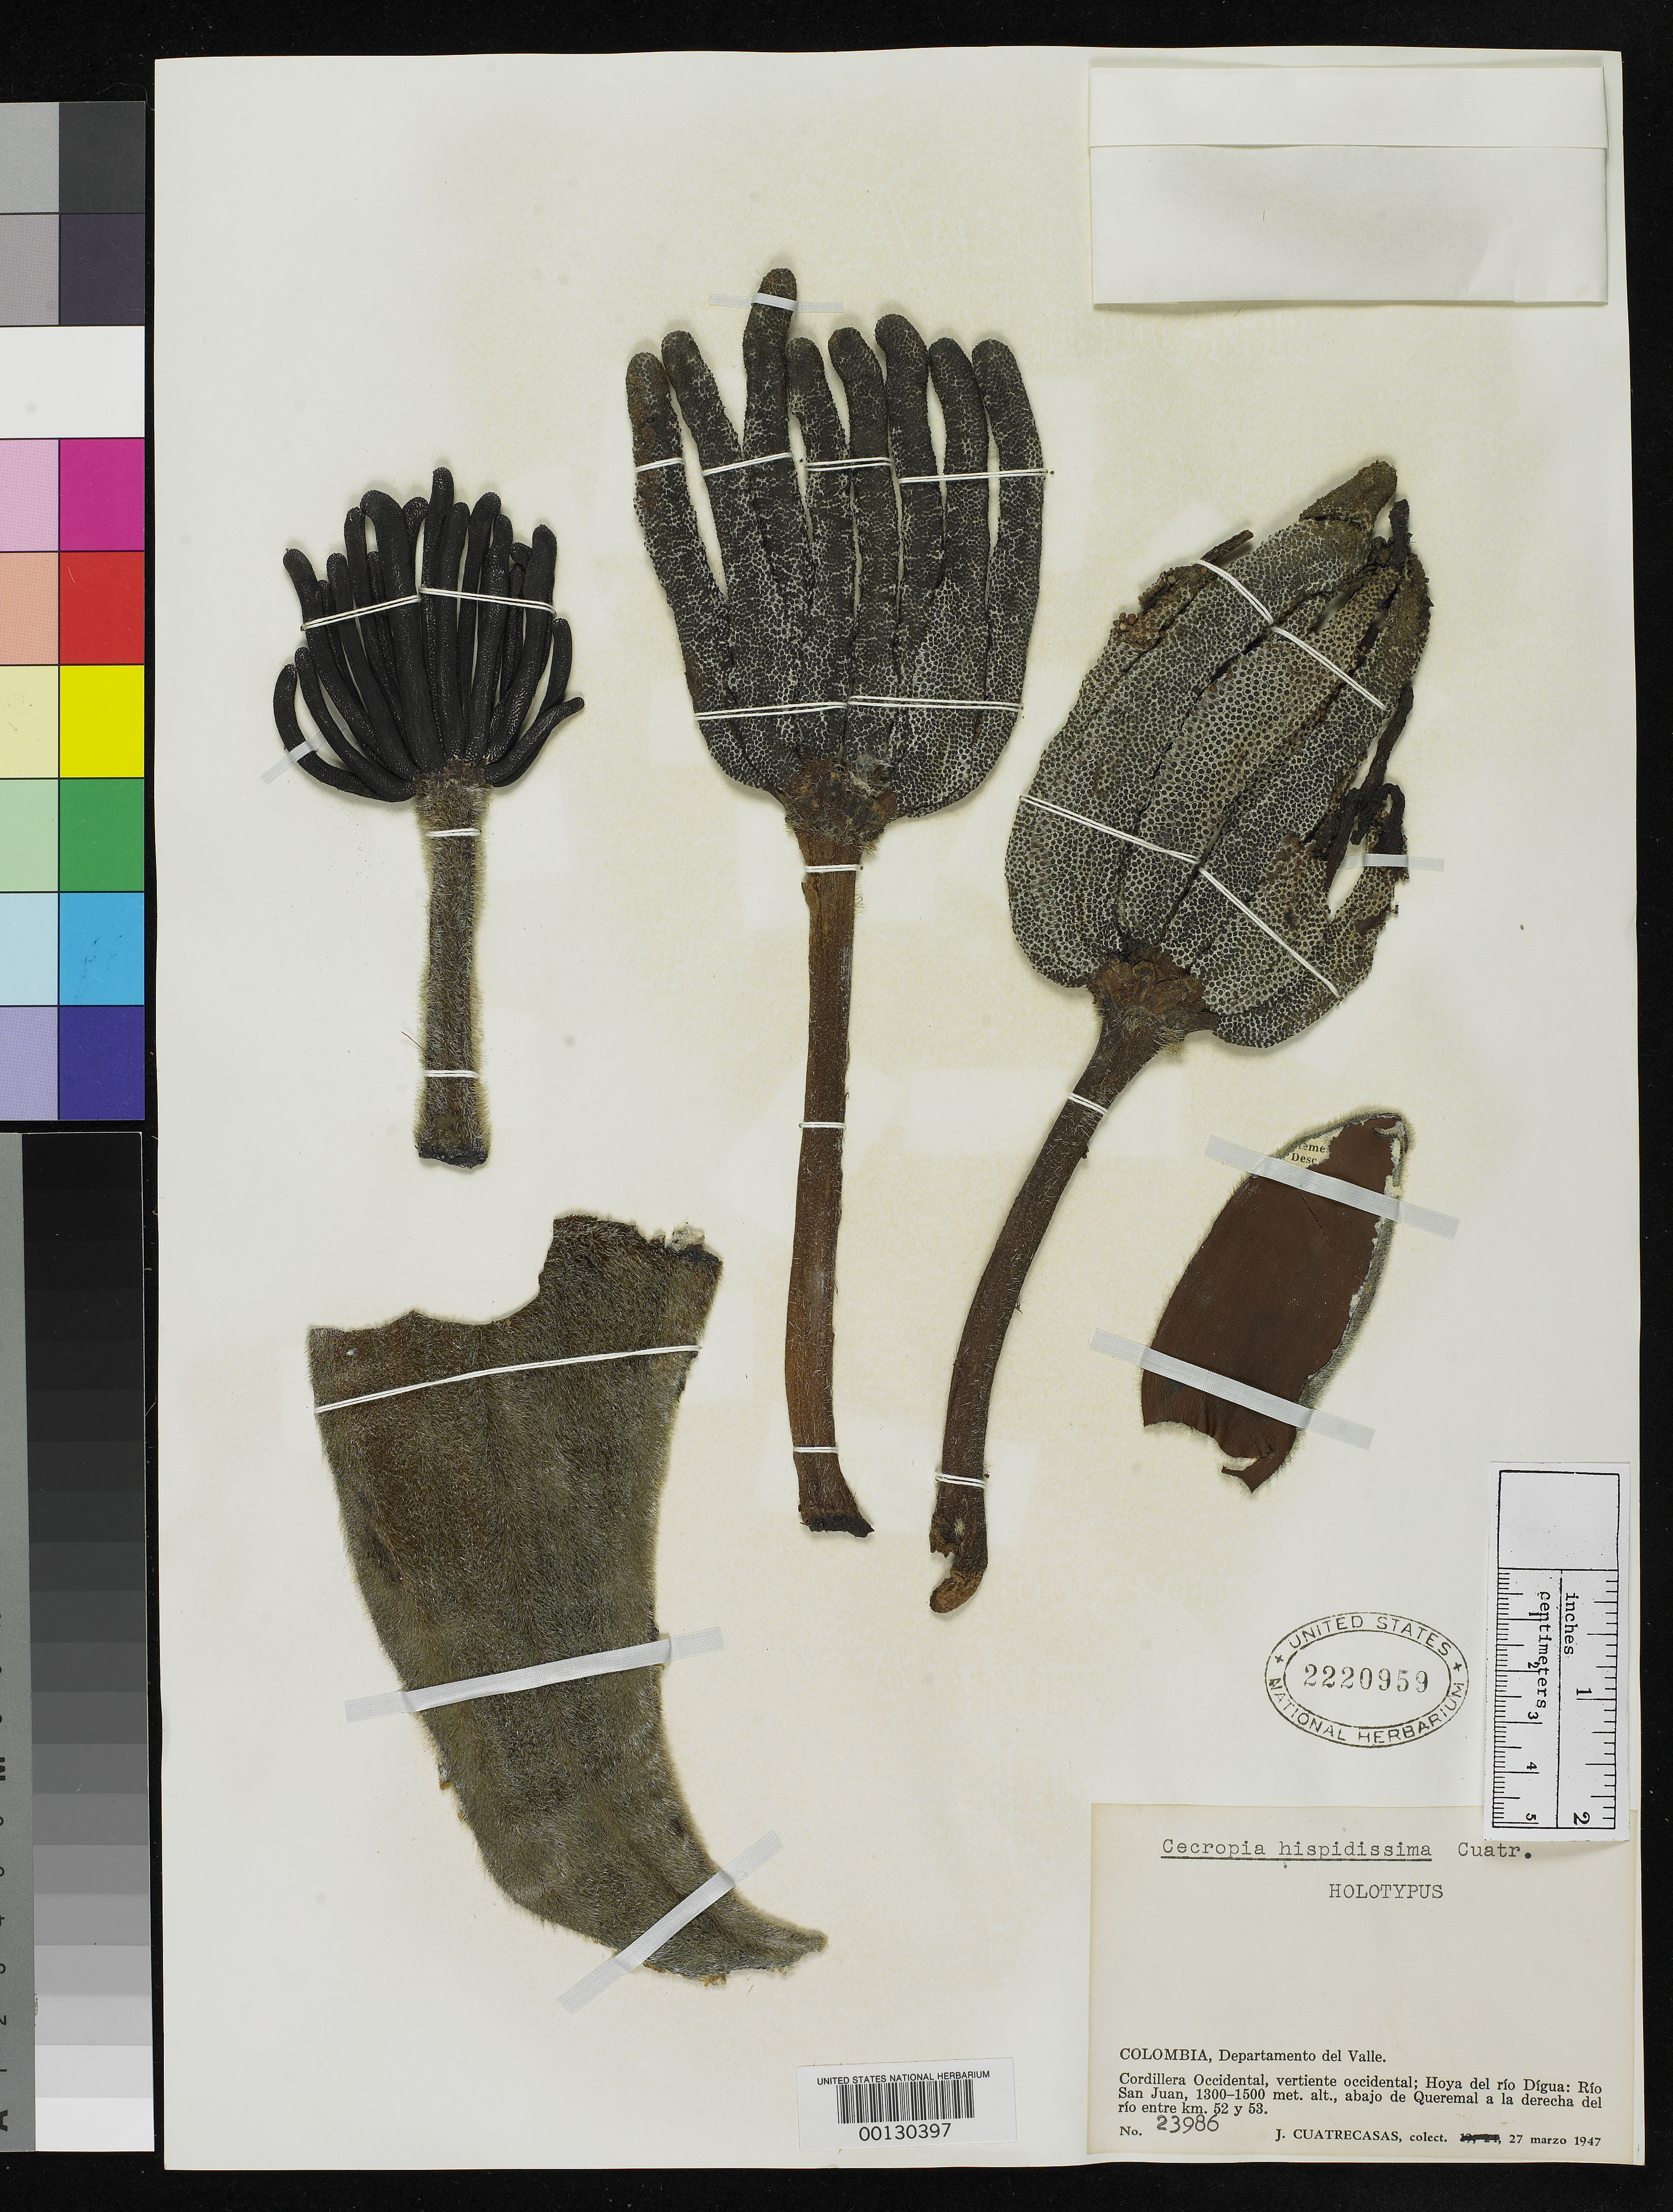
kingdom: Plantae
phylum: Tracheophyta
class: Magnoliopsida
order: Rosales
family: Urticaceae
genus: Cecropia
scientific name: Cecropia hispidissima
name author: Cuatrec.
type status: Holotype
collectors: J. Cuatrecasas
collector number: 23986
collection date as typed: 27 Mar 1947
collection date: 1947-03-27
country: Colombia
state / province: Valle del Cauca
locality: Cordillera Occidental, Rio San Juan, Hoya del Rio Digua.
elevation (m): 1300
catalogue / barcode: US 2220959